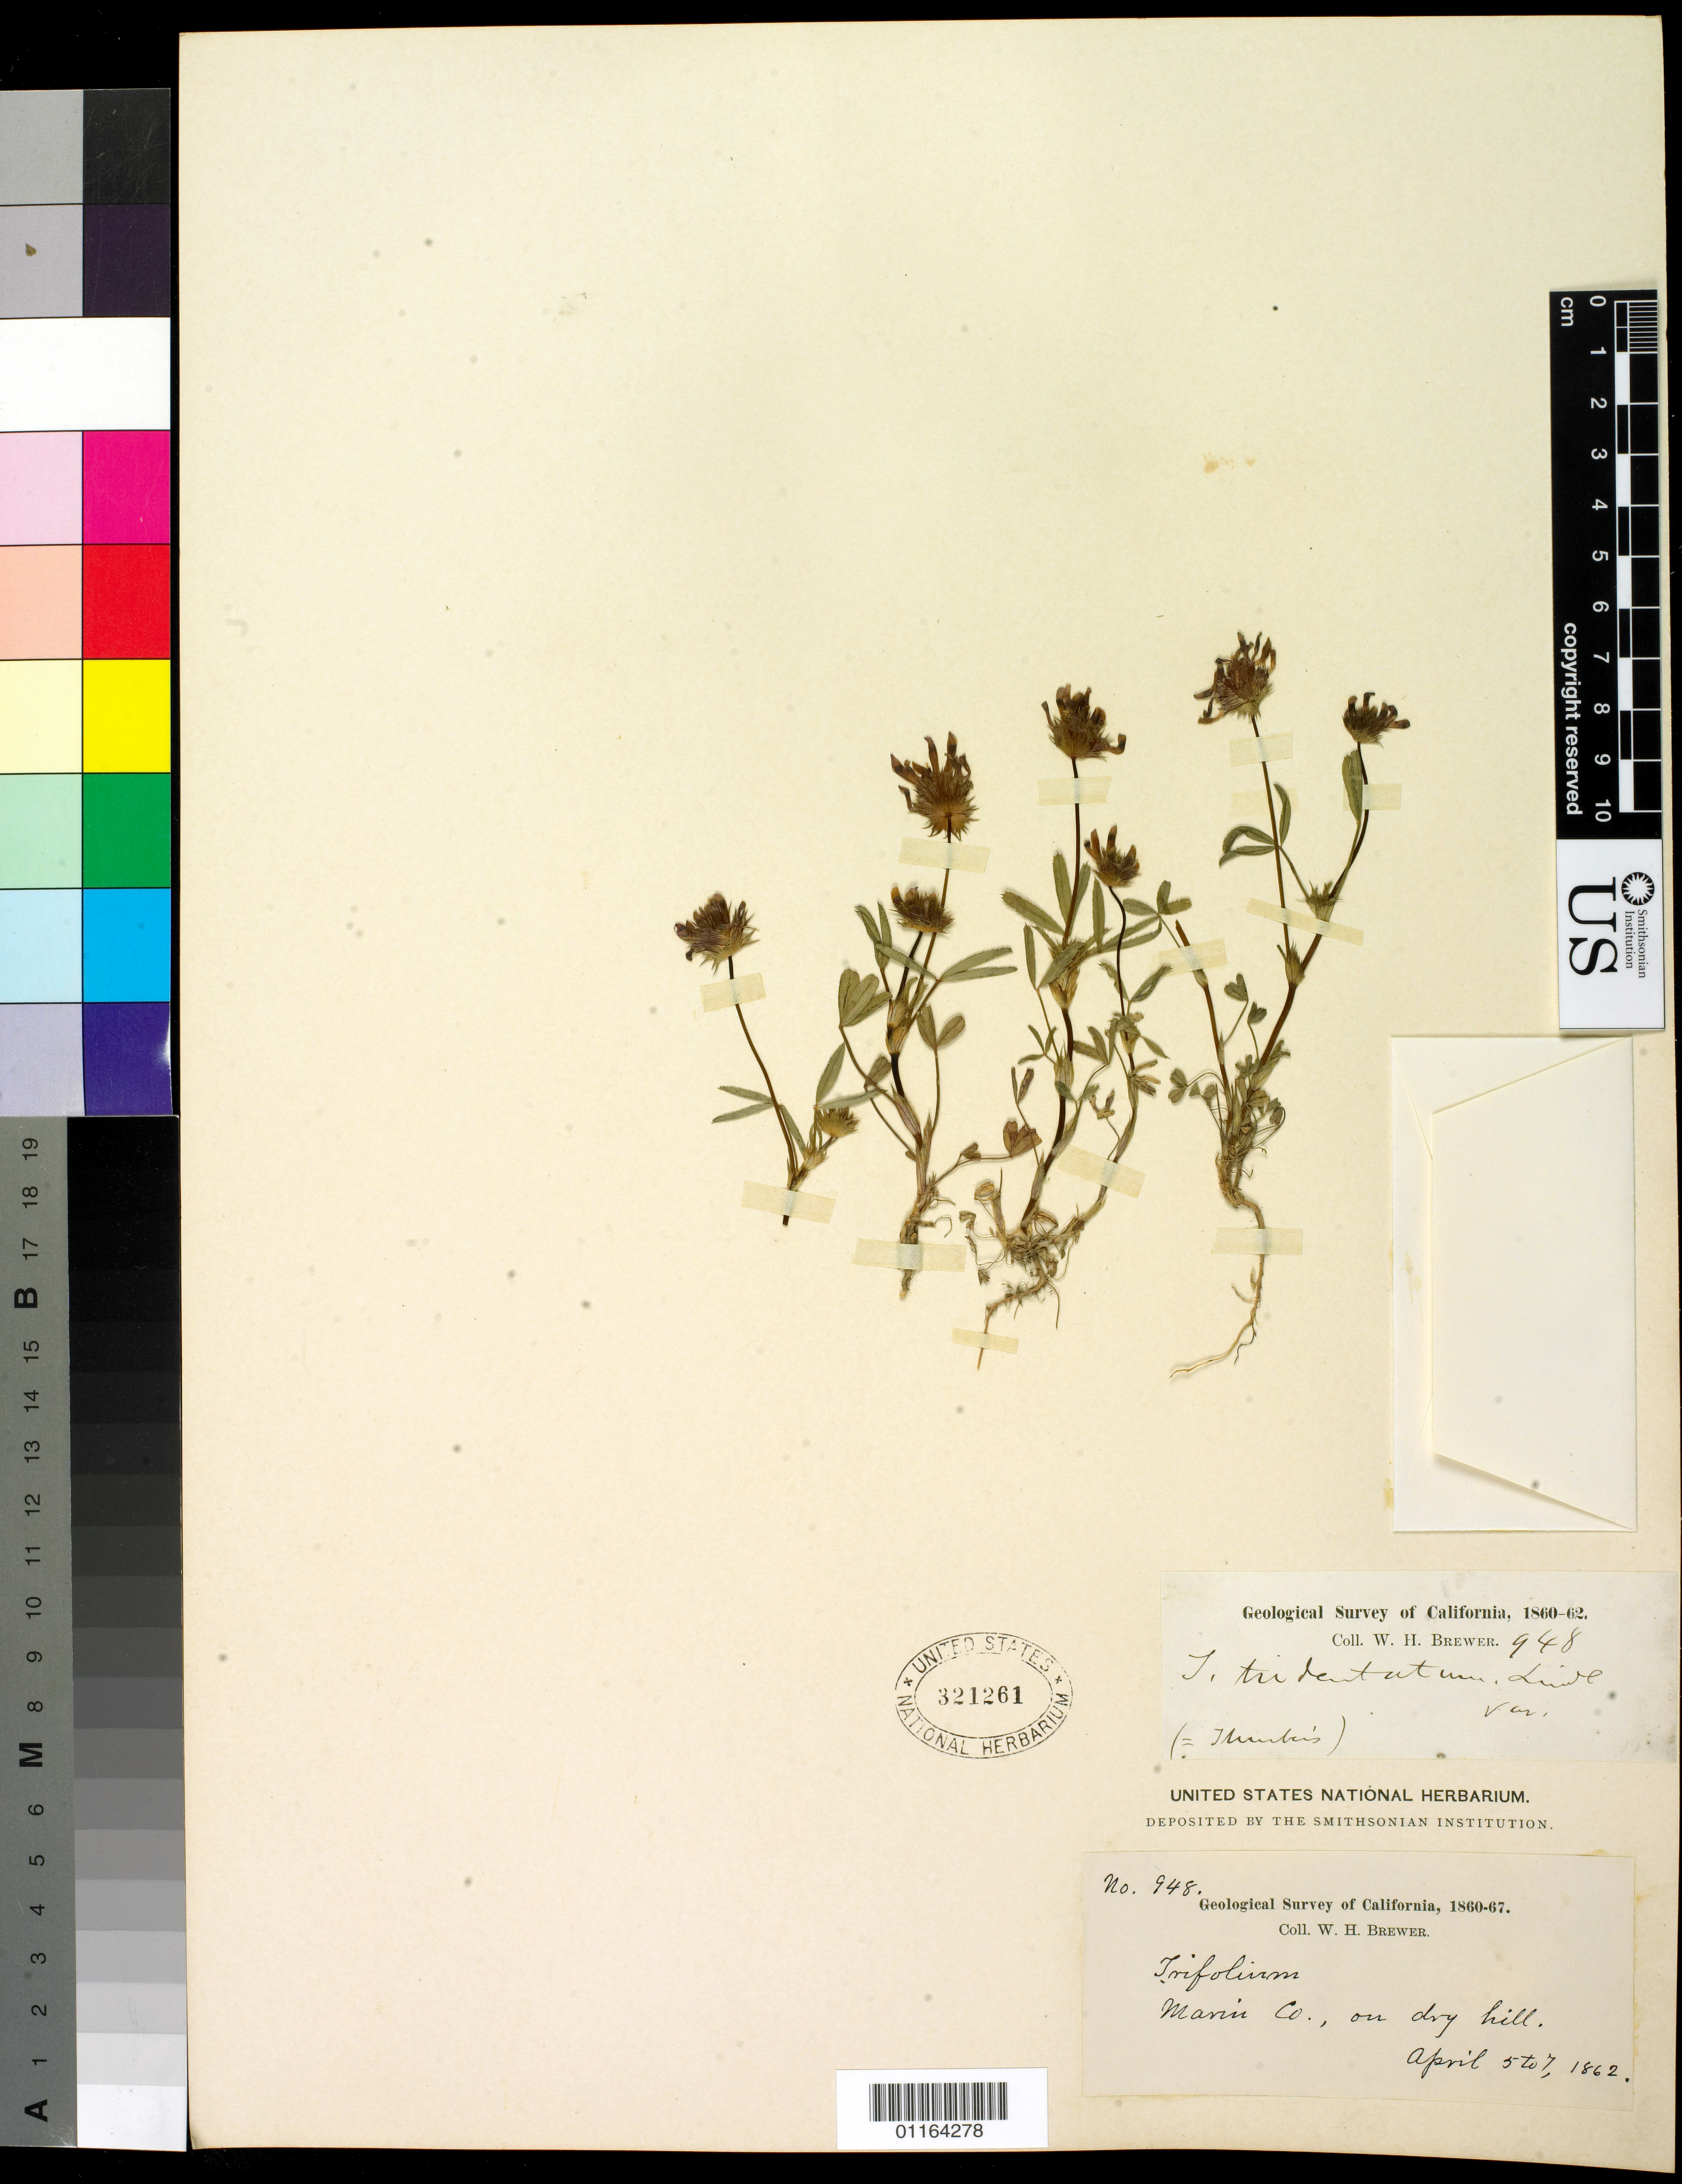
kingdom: Plantae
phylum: Tracheophyta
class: Magnoliopsida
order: Fabales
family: Fabaceae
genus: Trifolium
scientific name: Trifolium tridentatum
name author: Lindl.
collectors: W. H. Brewer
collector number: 948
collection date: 1862-04-05/1862-04-07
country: United States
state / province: California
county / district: Marin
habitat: On dry hill.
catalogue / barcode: US 321261